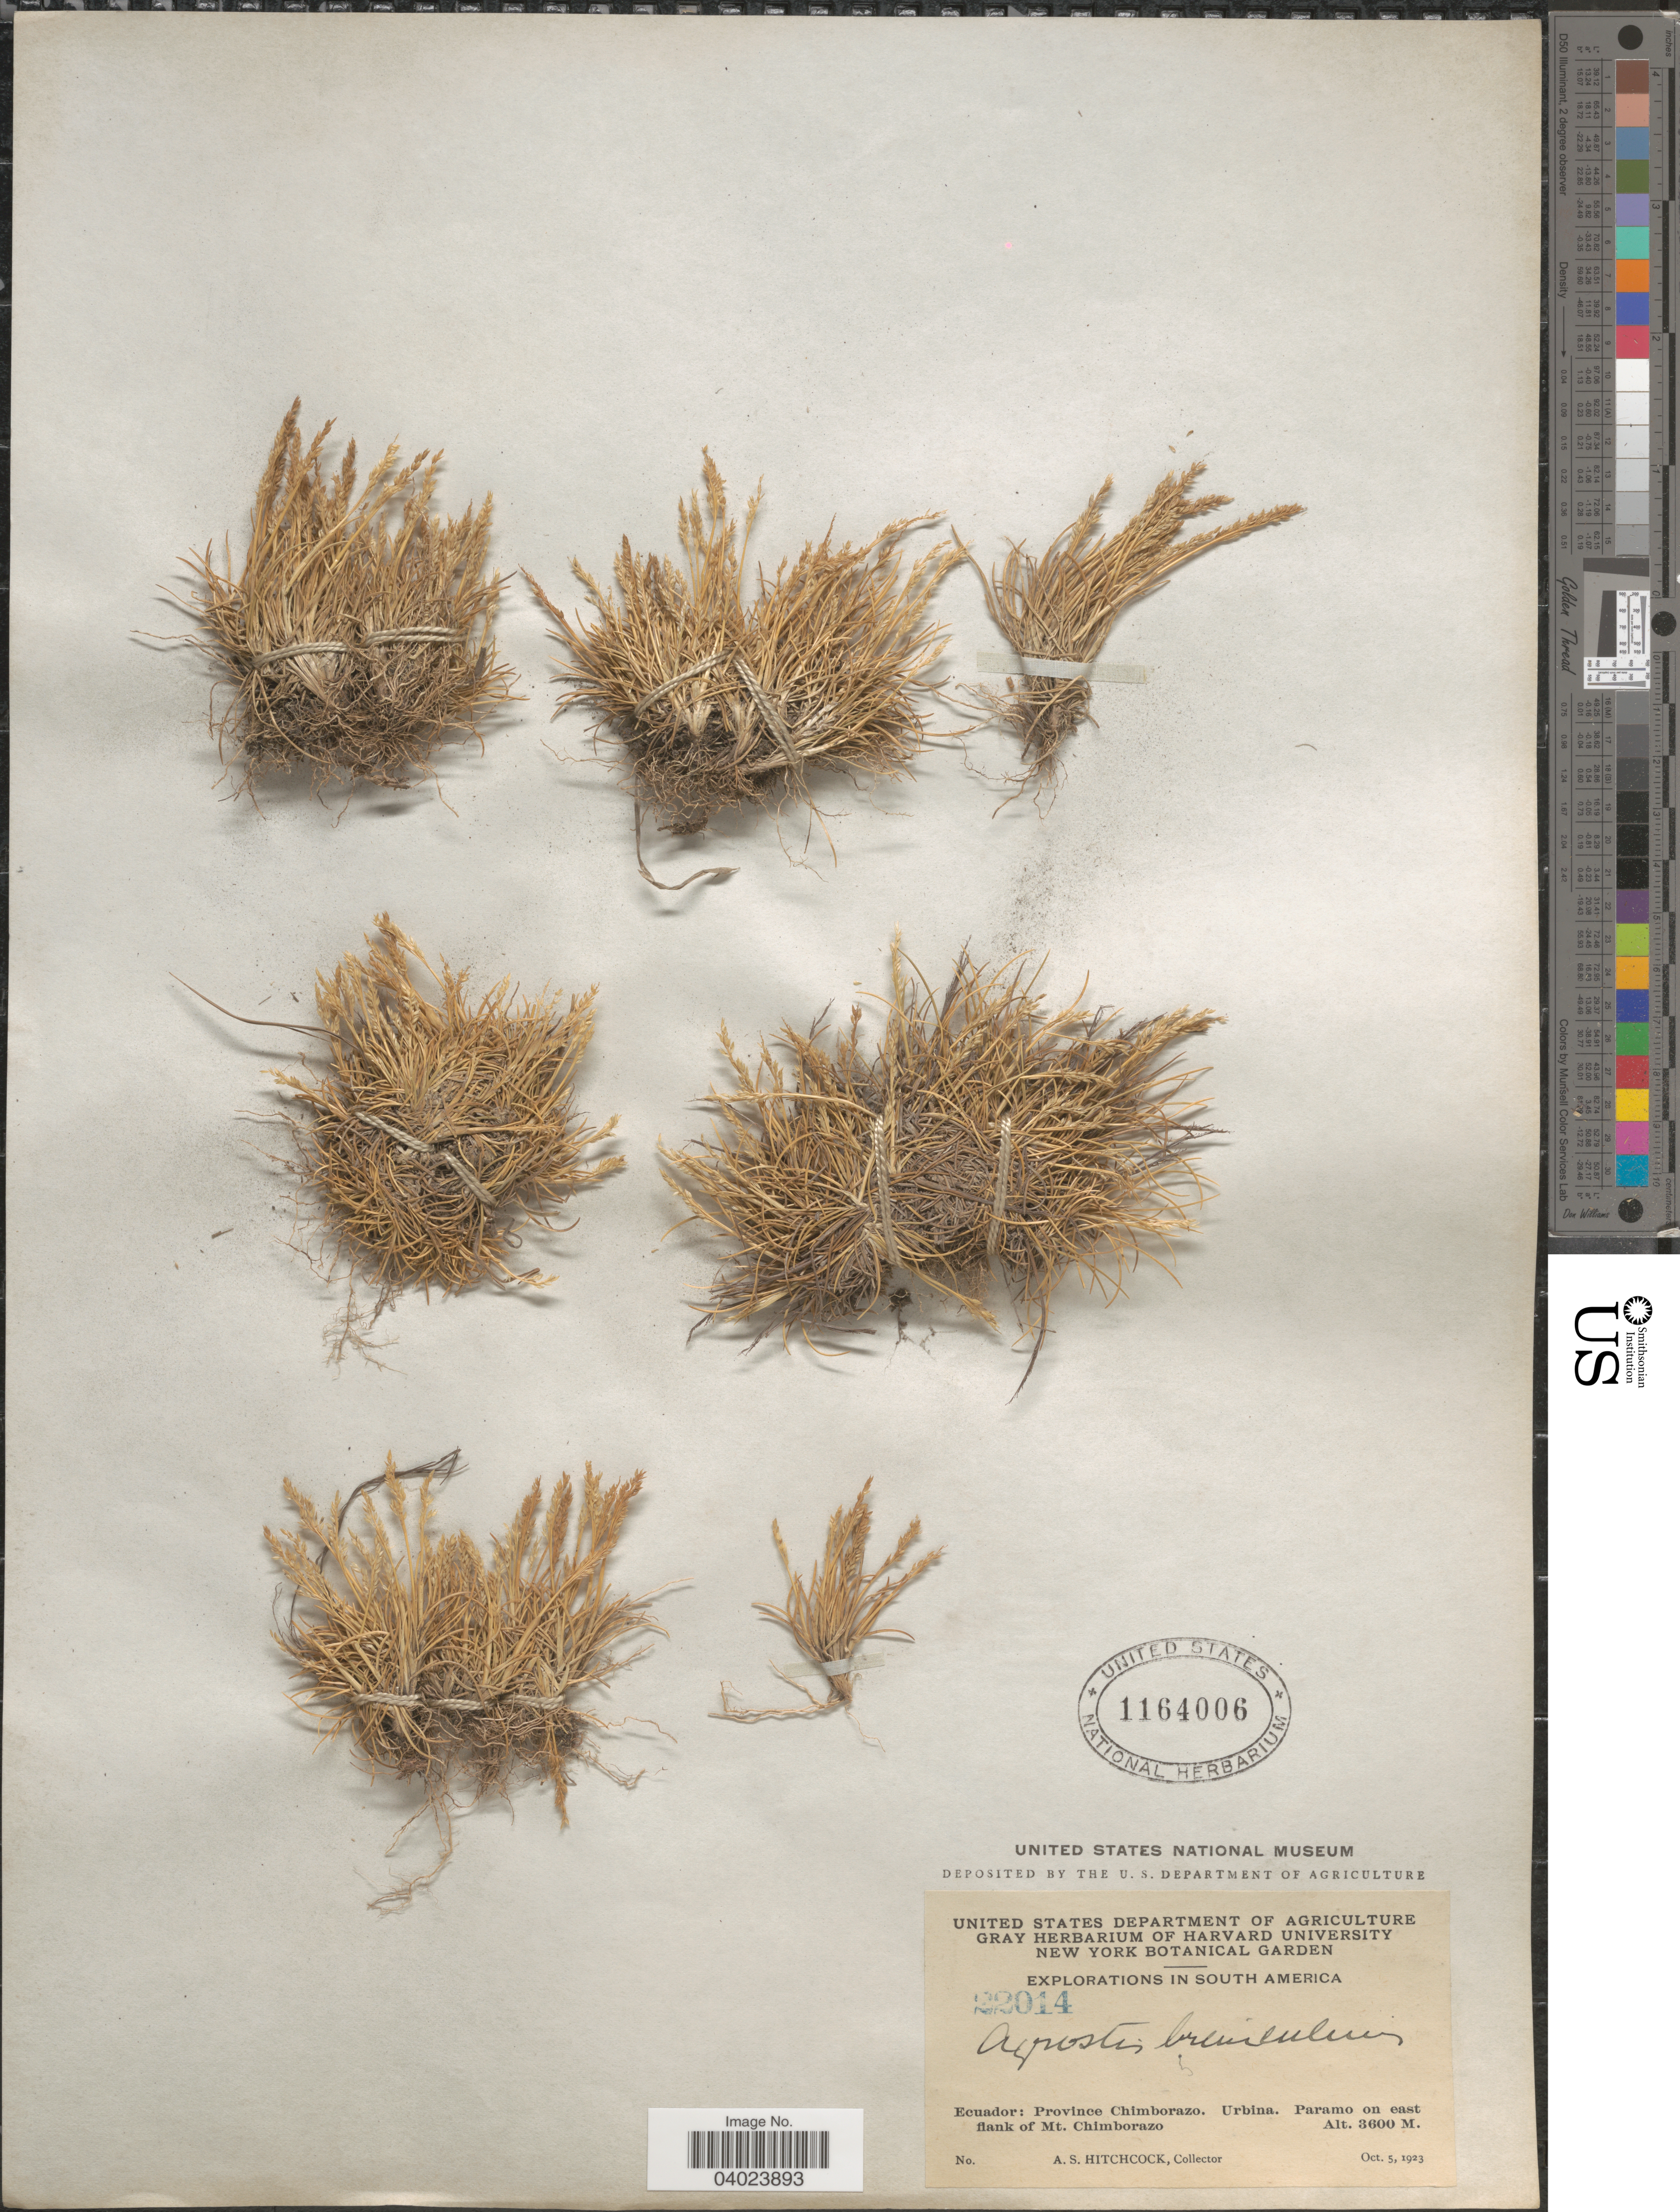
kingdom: Plantae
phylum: Tracheophyta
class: Liliopsida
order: Poales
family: Poaceae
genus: Agrostis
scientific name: Agrostis breviculmis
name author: Hitchc.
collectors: A. S. Hitchcock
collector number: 22014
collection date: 1923-10-05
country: Ecuador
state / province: Chimborazo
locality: Urbina. Paramo on east flank of Mt. Chimborazo.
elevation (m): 3600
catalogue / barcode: US 1164006